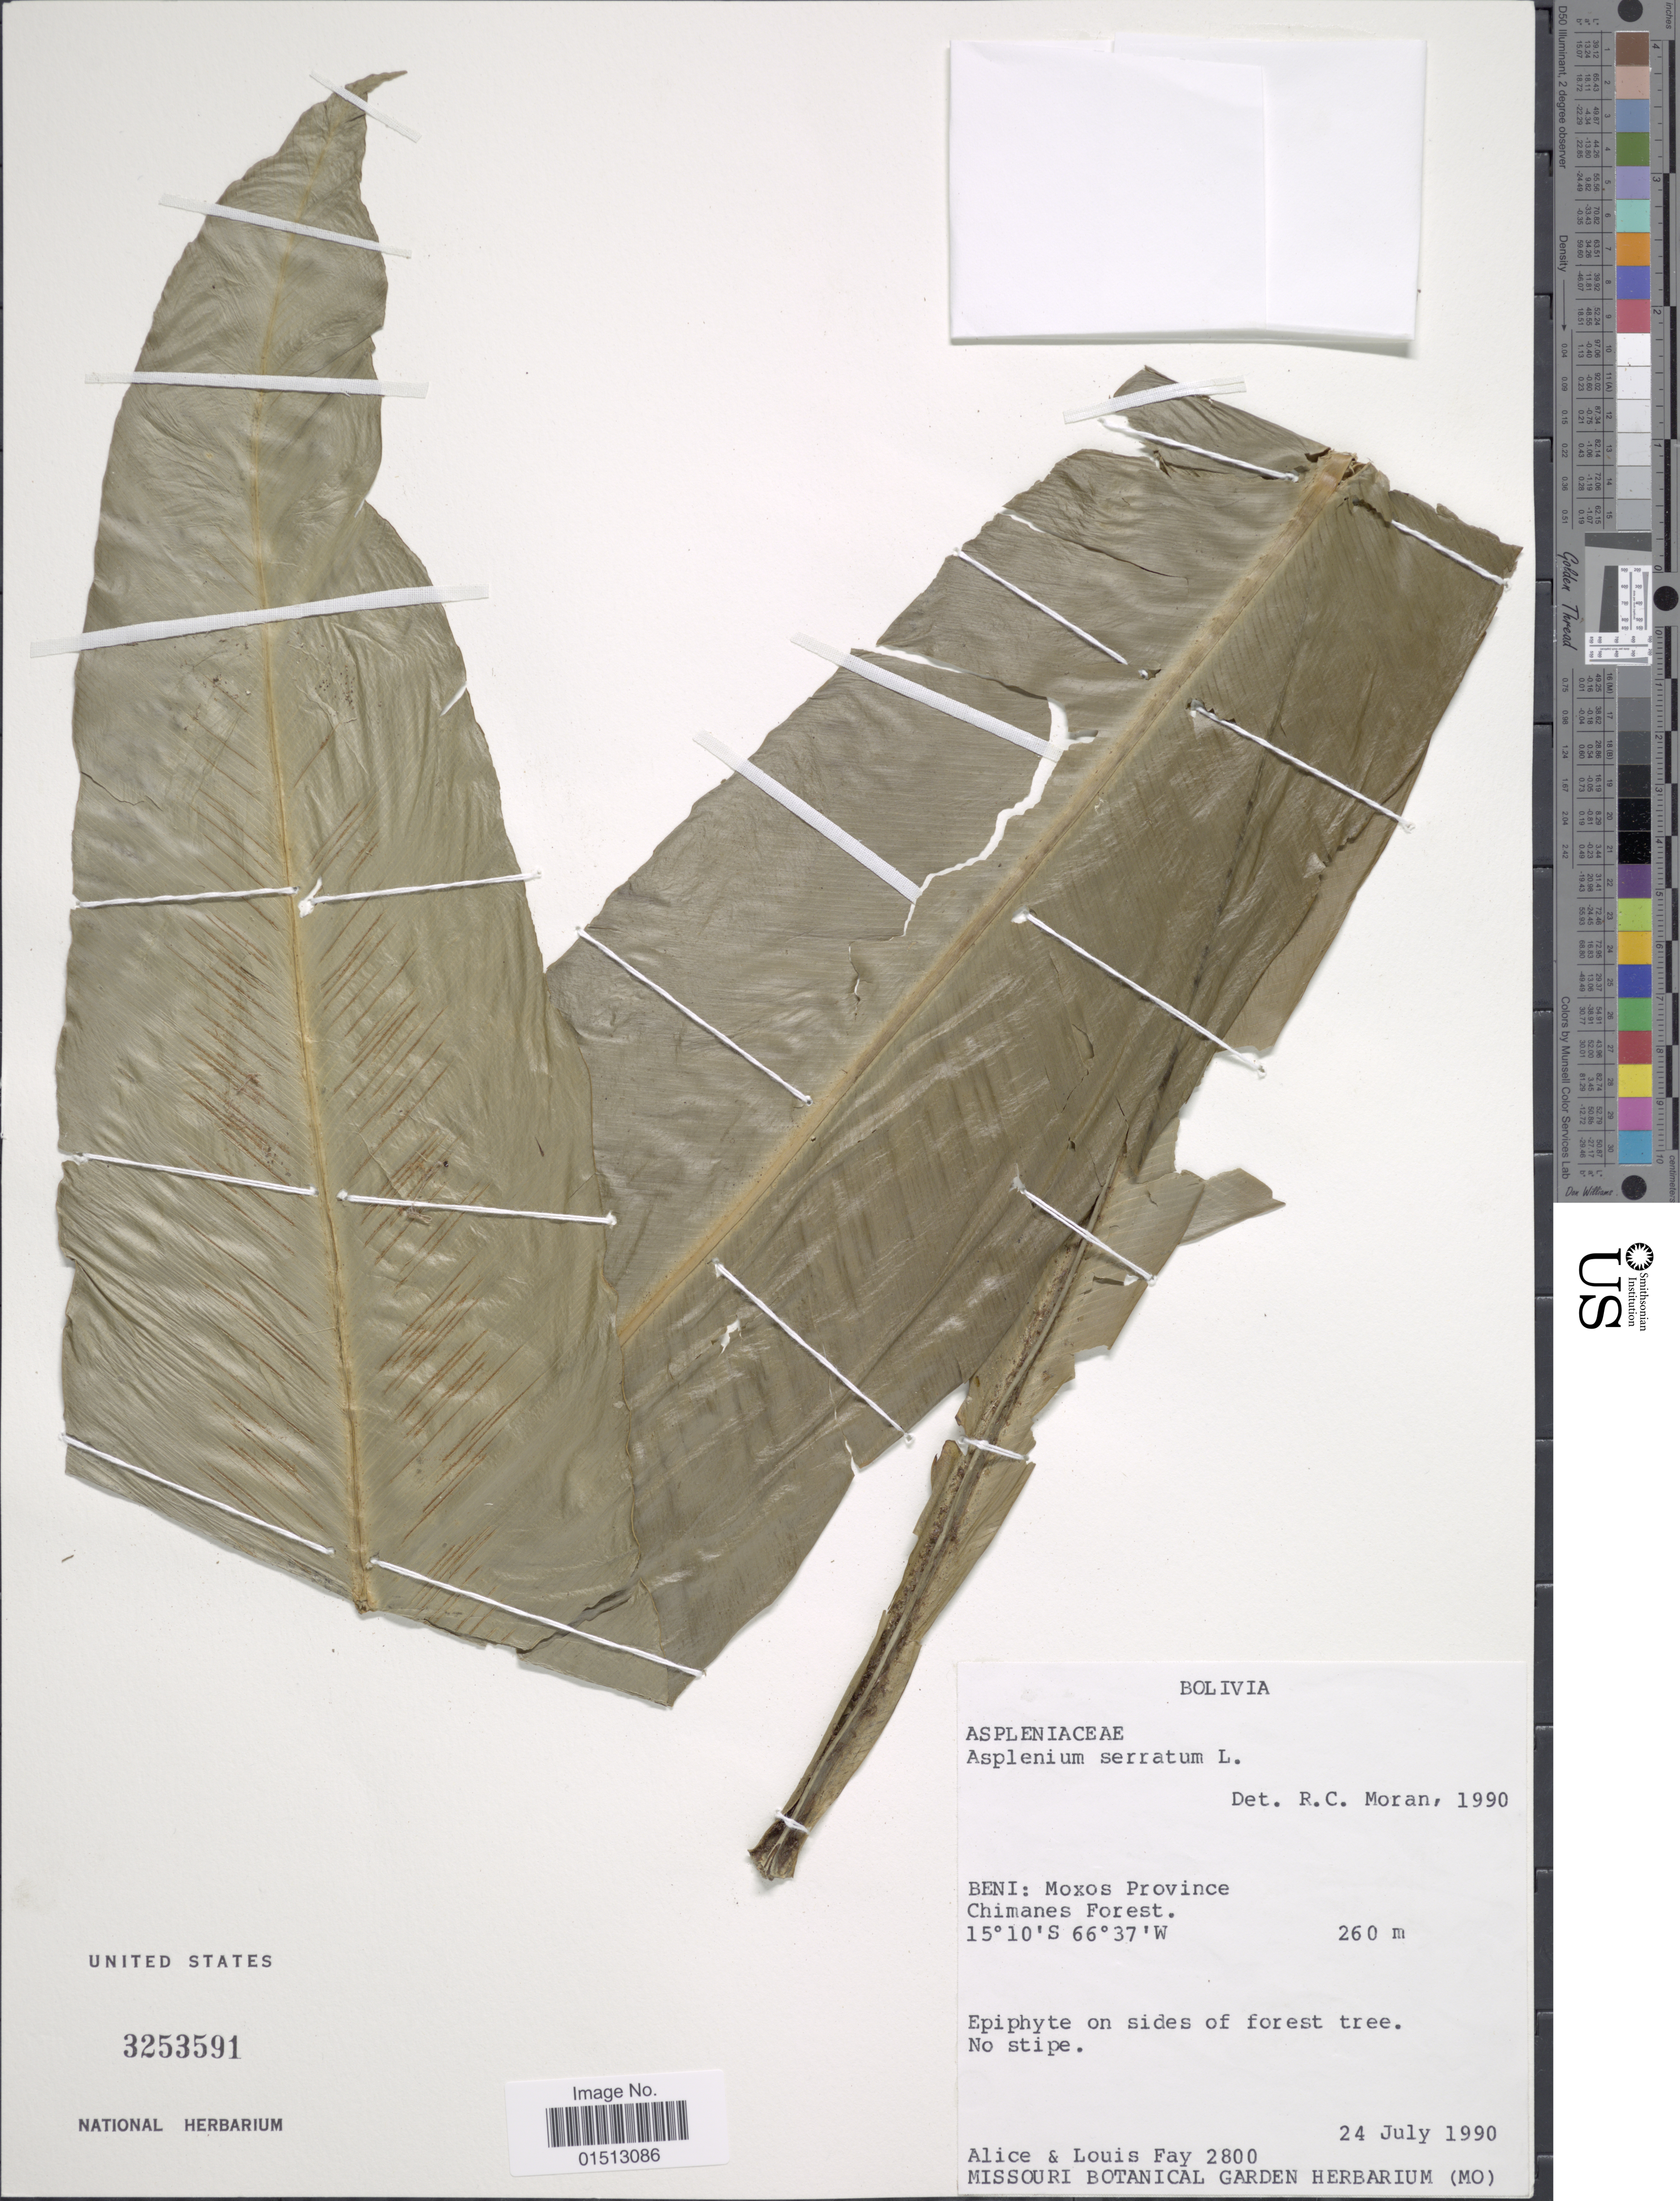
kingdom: Plantae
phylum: Tracheophyta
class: Polypodiopsida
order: Polypodiales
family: Aspleniaceae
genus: Asplenium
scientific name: Asplenium serratum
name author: L.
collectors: A. Fay & L. Fay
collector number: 2800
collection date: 1990-07-24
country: Bolivia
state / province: Beni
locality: Moxos Province, Chimanes Forest.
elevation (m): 260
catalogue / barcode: US 3253591